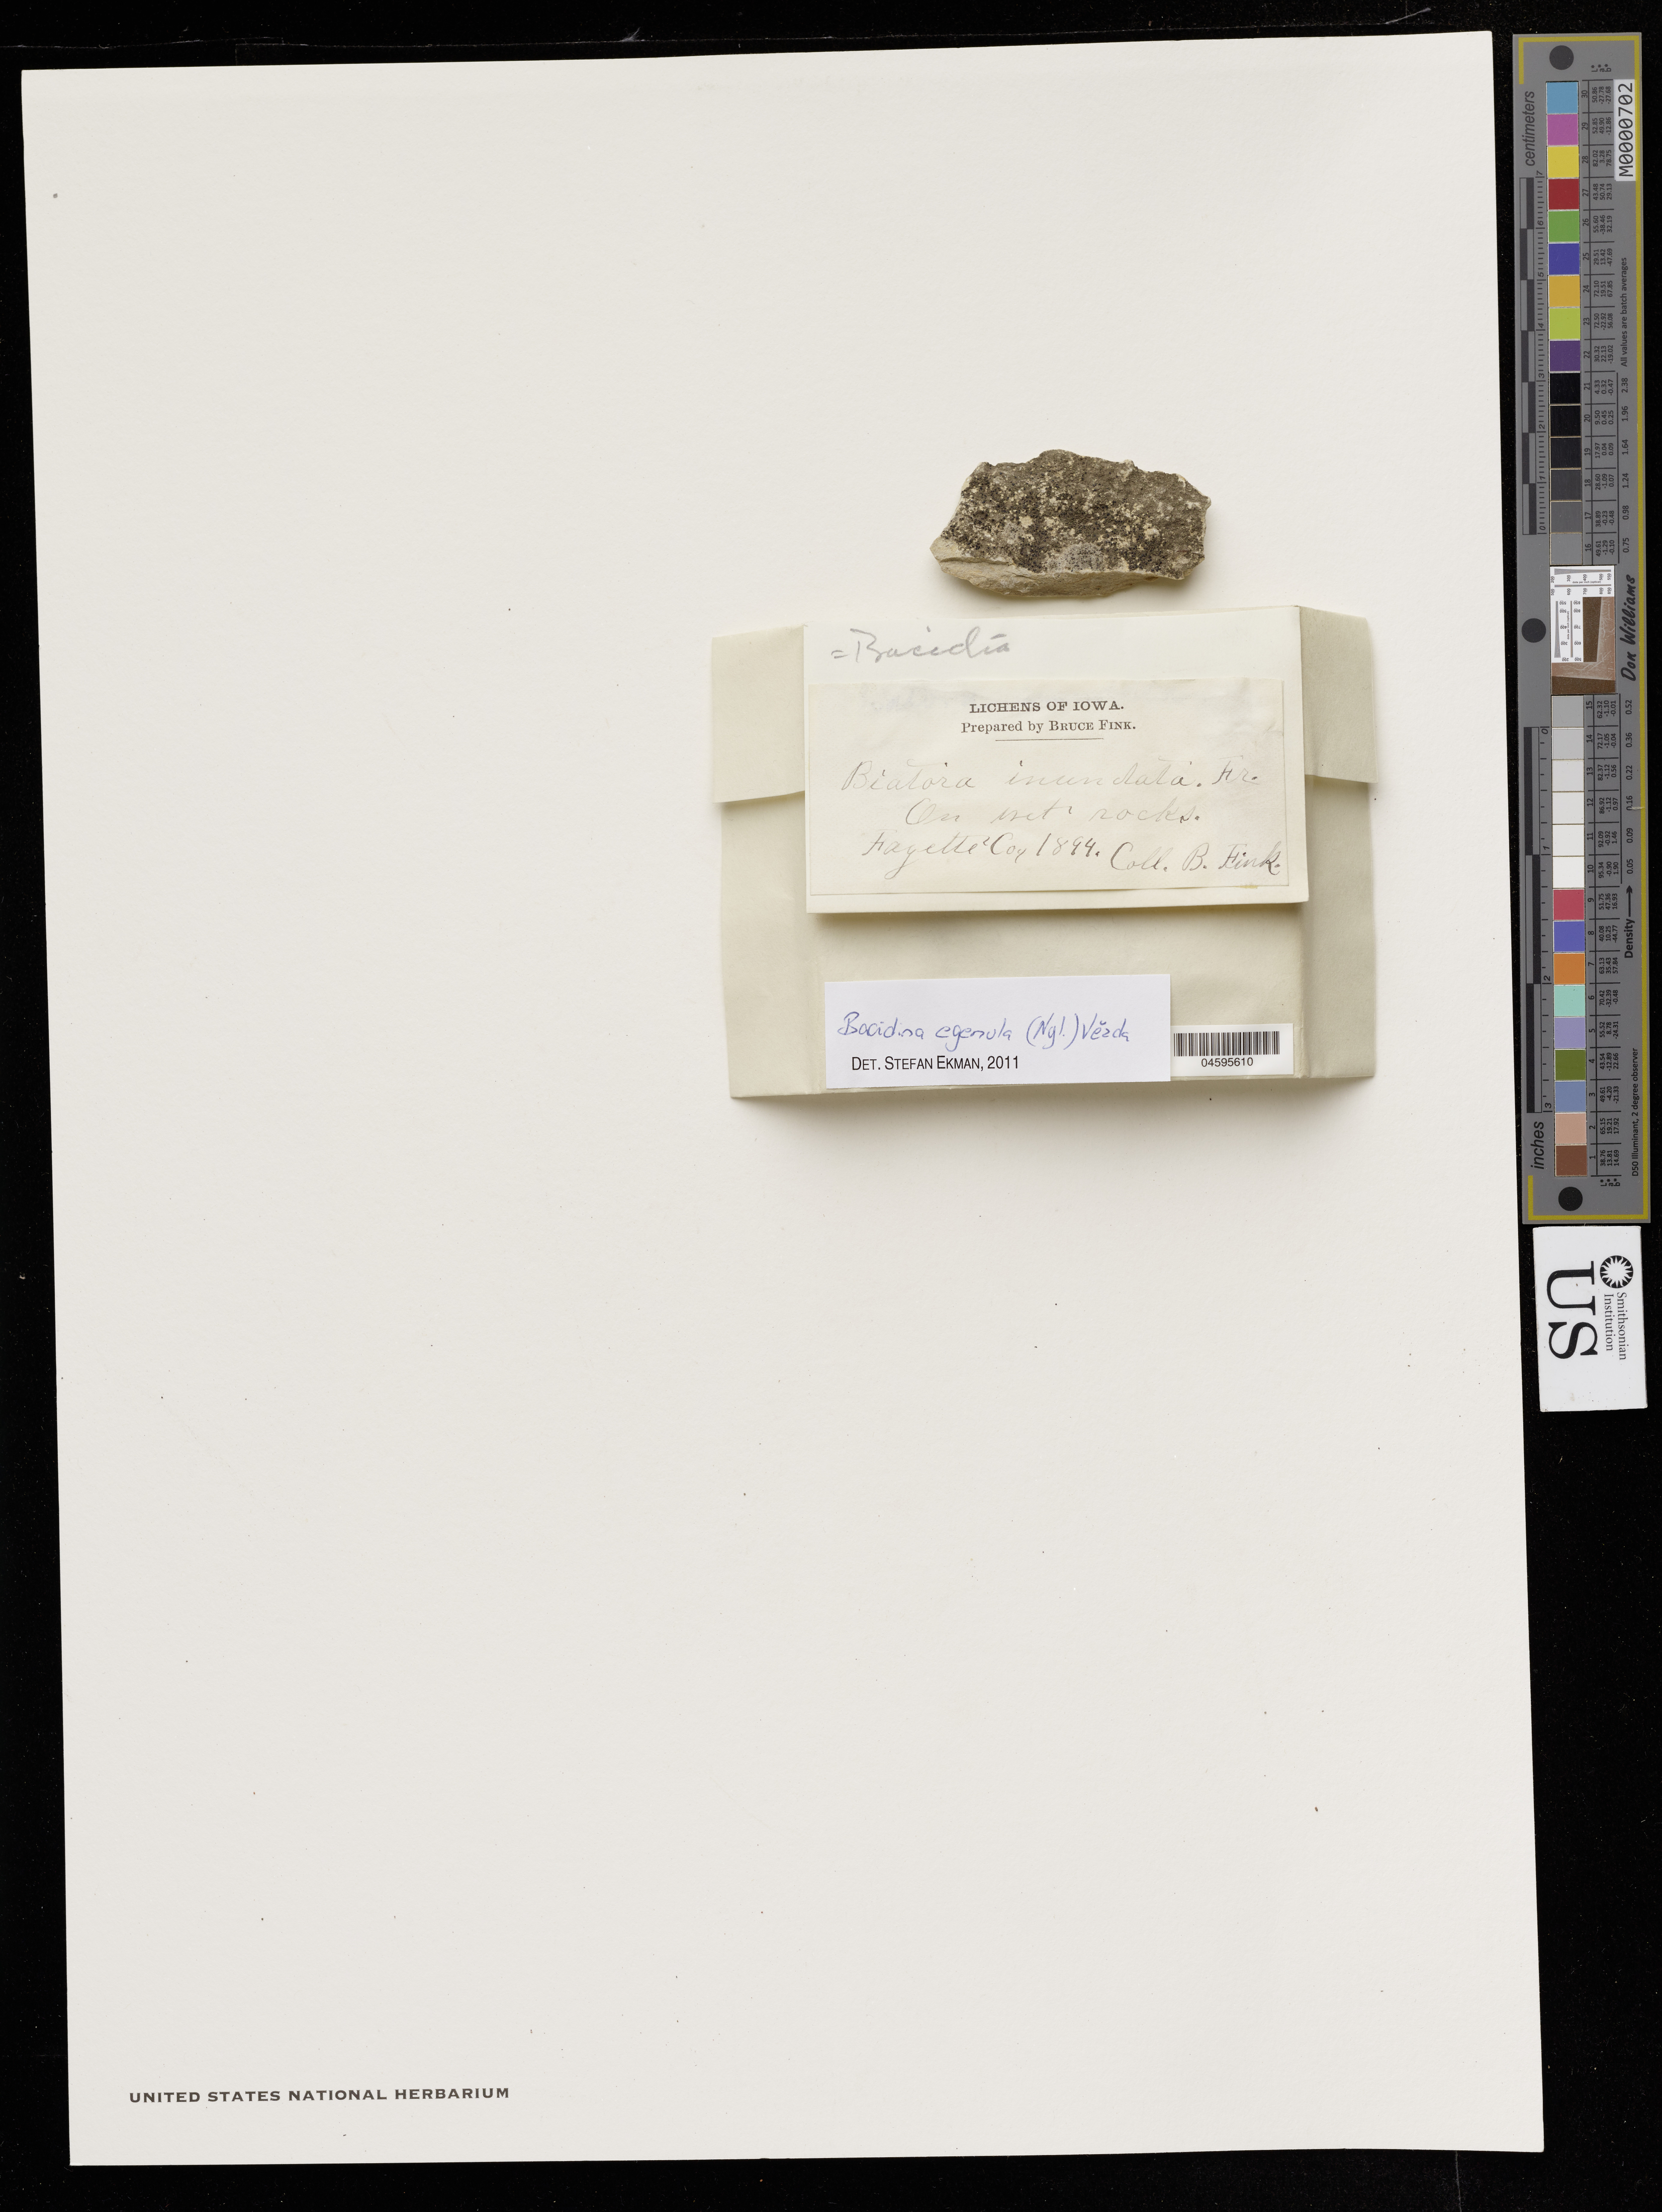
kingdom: Fungi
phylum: Ascomycota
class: Lecanoromycetes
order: Lecanorales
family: Ramalinaceae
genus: Bacidia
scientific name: Bacidia egenula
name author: (Nyl.) Arnold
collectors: B. Fink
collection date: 1894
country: United States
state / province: Iowa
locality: Fagette.